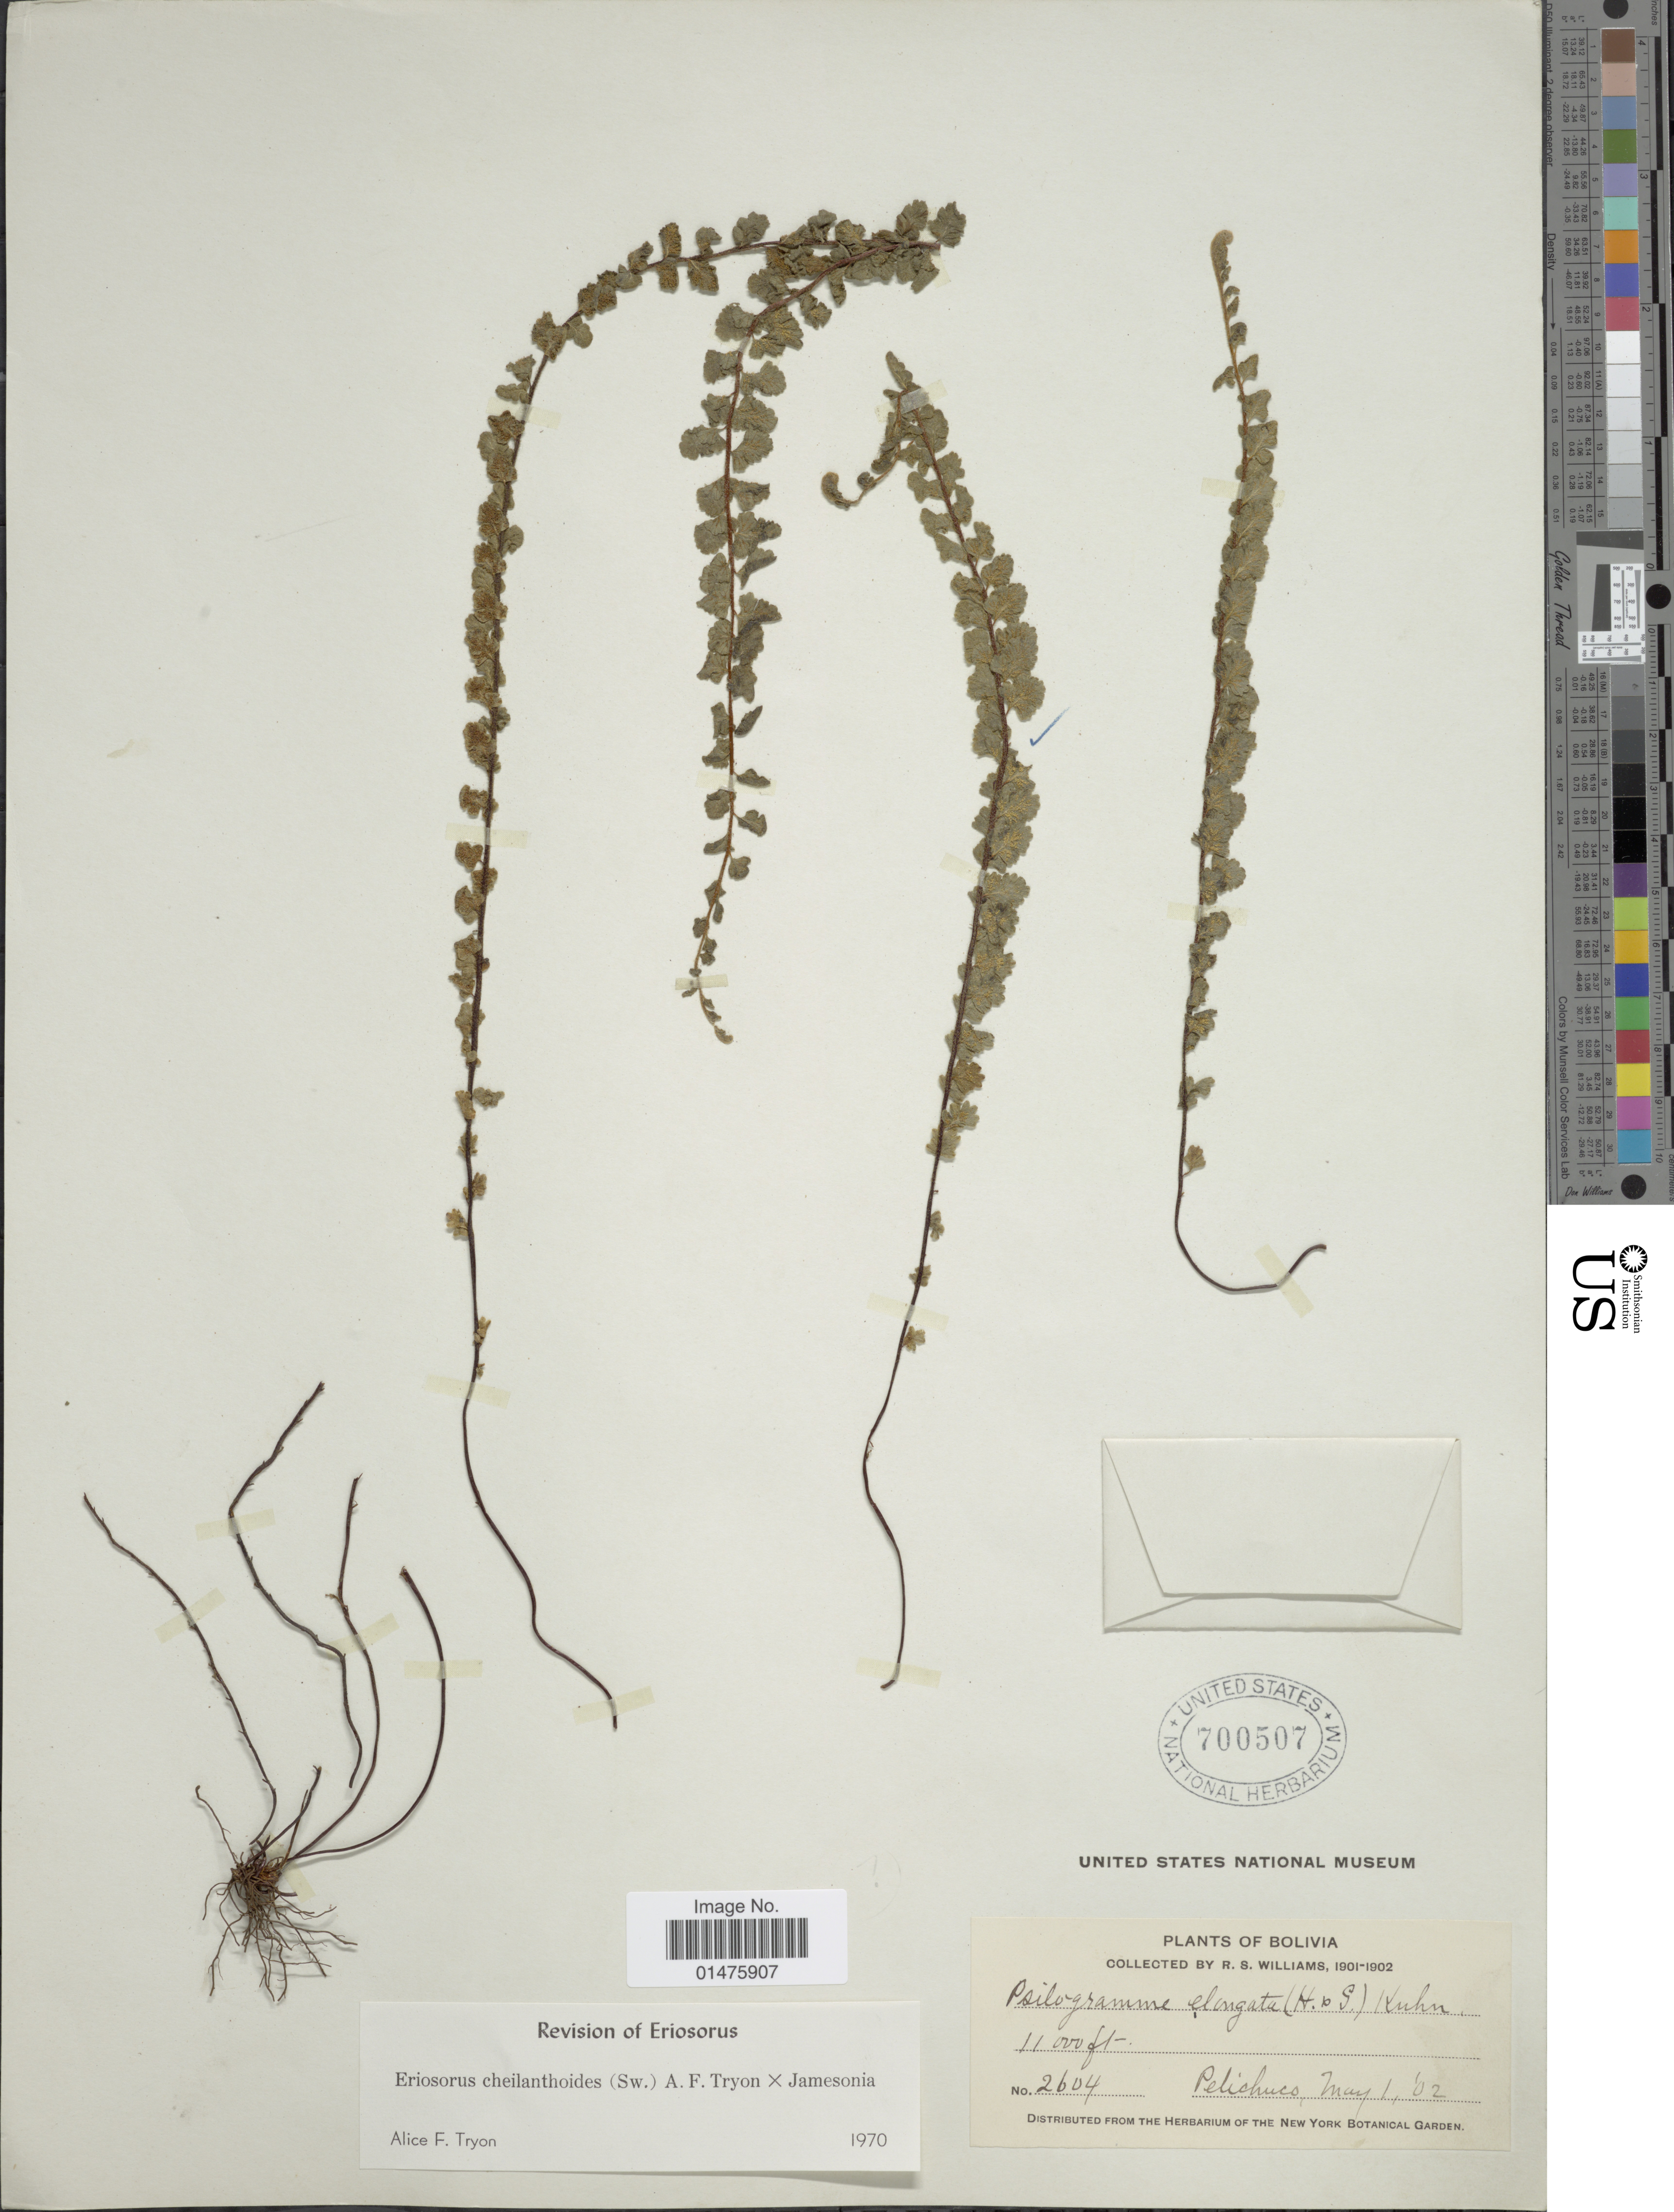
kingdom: Plantae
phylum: Tracheophyta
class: Polypodiopsida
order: Polypodiales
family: Pteridaceae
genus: Jamesonia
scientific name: Jamesonia cheilanthoides x J. jamesonia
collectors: R. S. Williams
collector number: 2604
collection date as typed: May 1, '02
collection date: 1902-05-01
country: Bolivia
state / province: La Paz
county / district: Franz Tamayo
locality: Pelechuco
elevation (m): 3353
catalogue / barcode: US 700507